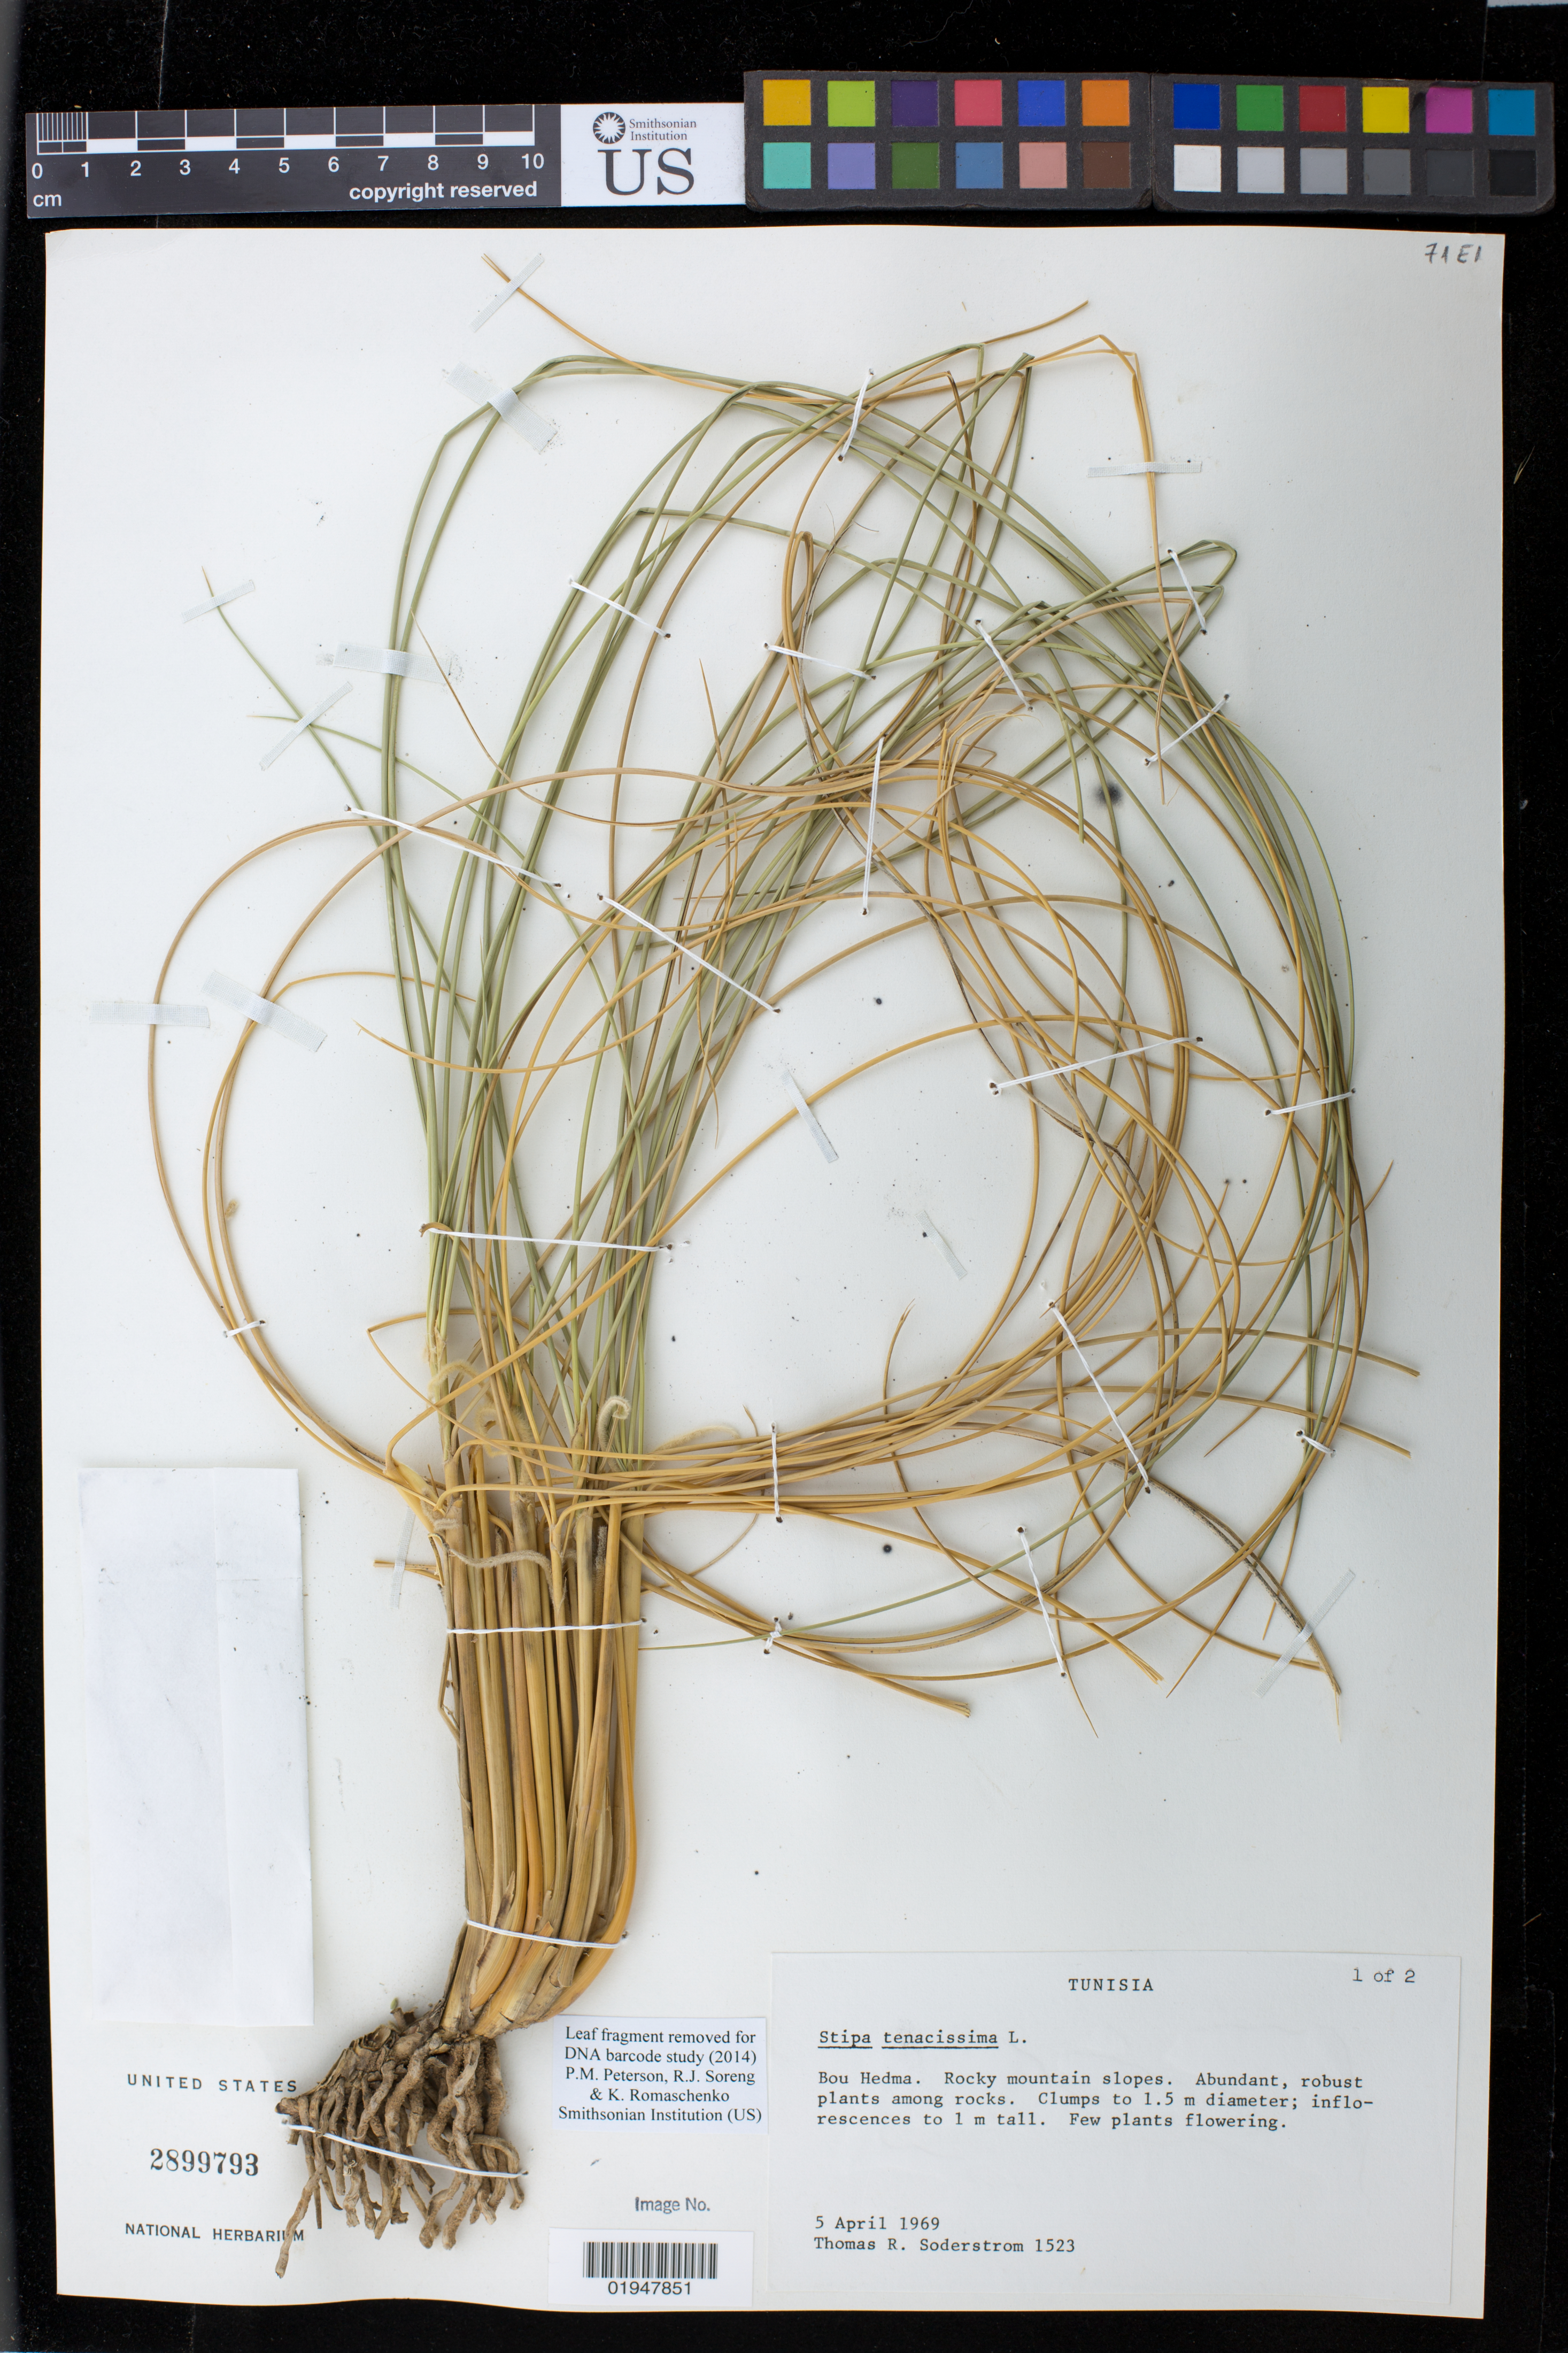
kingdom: Plantae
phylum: Tracheophyta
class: Liliopsida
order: Poales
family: Poaceae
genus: Stipa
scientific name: Stipa tenuissima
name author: Trin.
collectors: T. R. Soderstrom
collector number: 1523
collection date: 1969-04-05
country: Tunisia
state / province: Sidi Bouzid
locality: Bou Hedma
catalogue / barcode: US 2899793